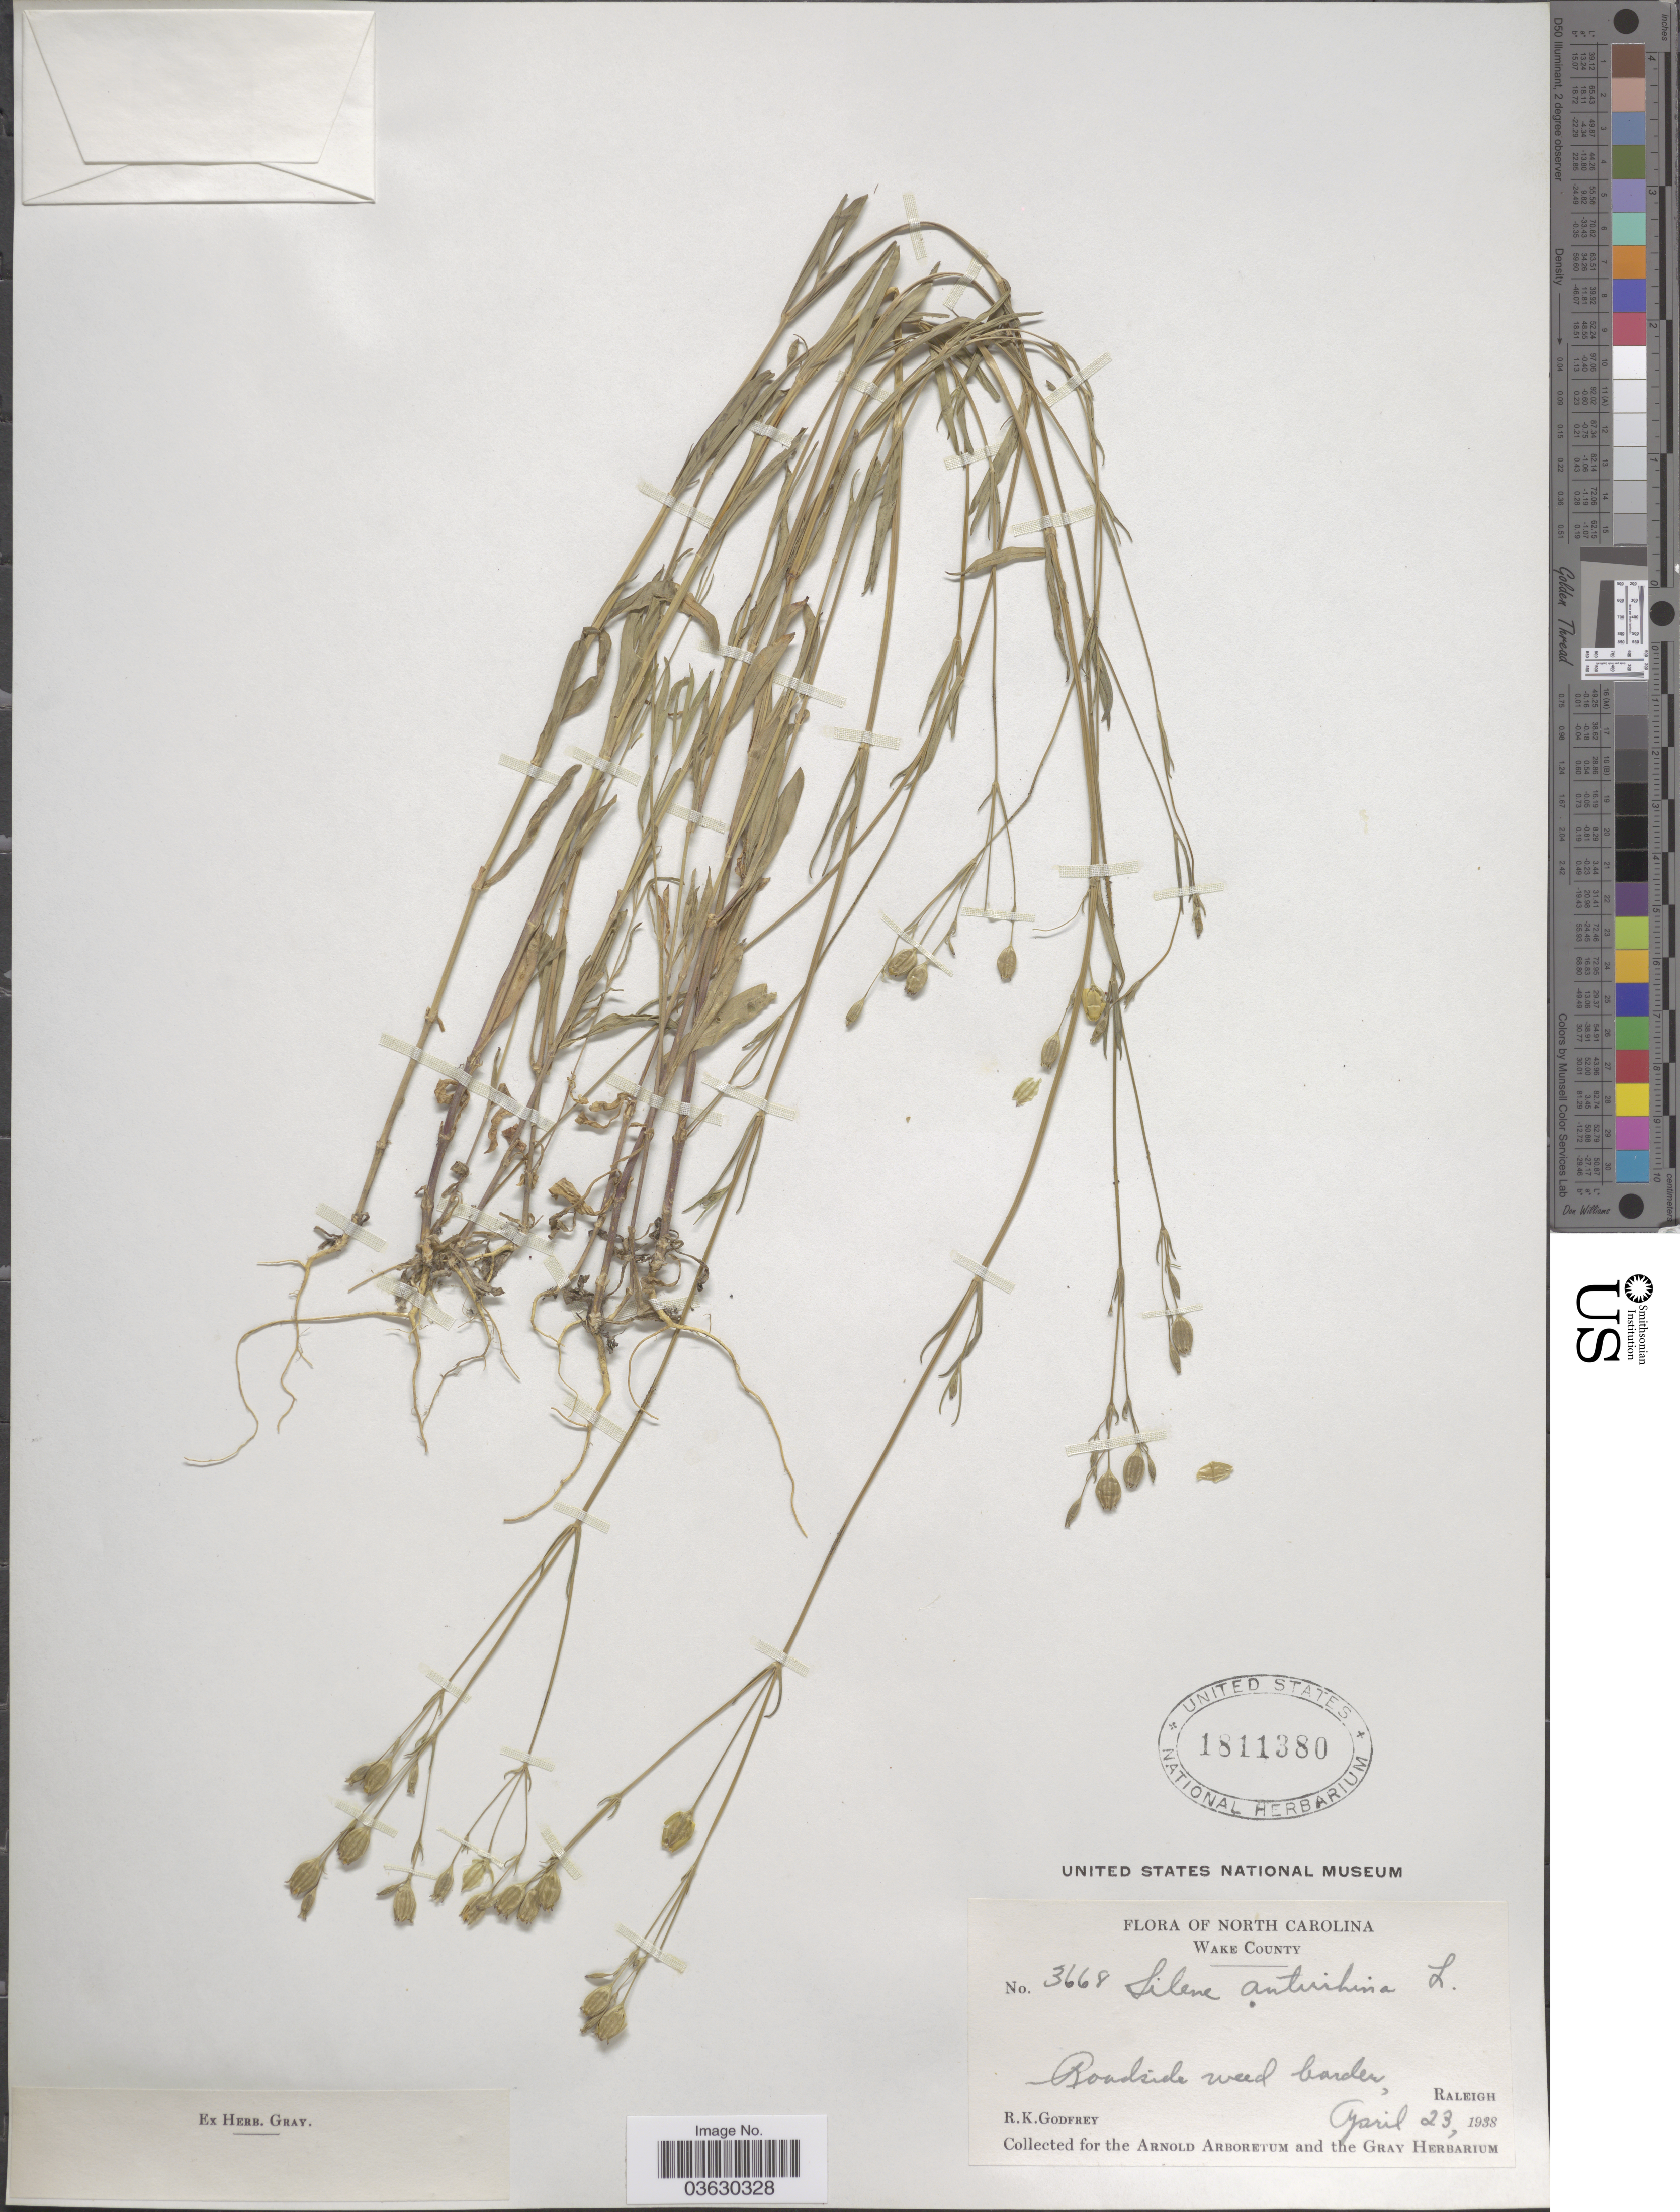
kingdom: Plantae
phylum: Tracheophyta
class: Magnoliopsida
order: Caryophyllales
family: Caryophyllaceae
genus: Silene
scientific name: Silene antirrhina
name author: L.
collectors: R. K. Godfrey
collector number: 3668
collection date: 1938-04-23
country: United States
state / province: North Carolina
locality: Wake County. Raleigh.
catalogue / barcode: US 1811380